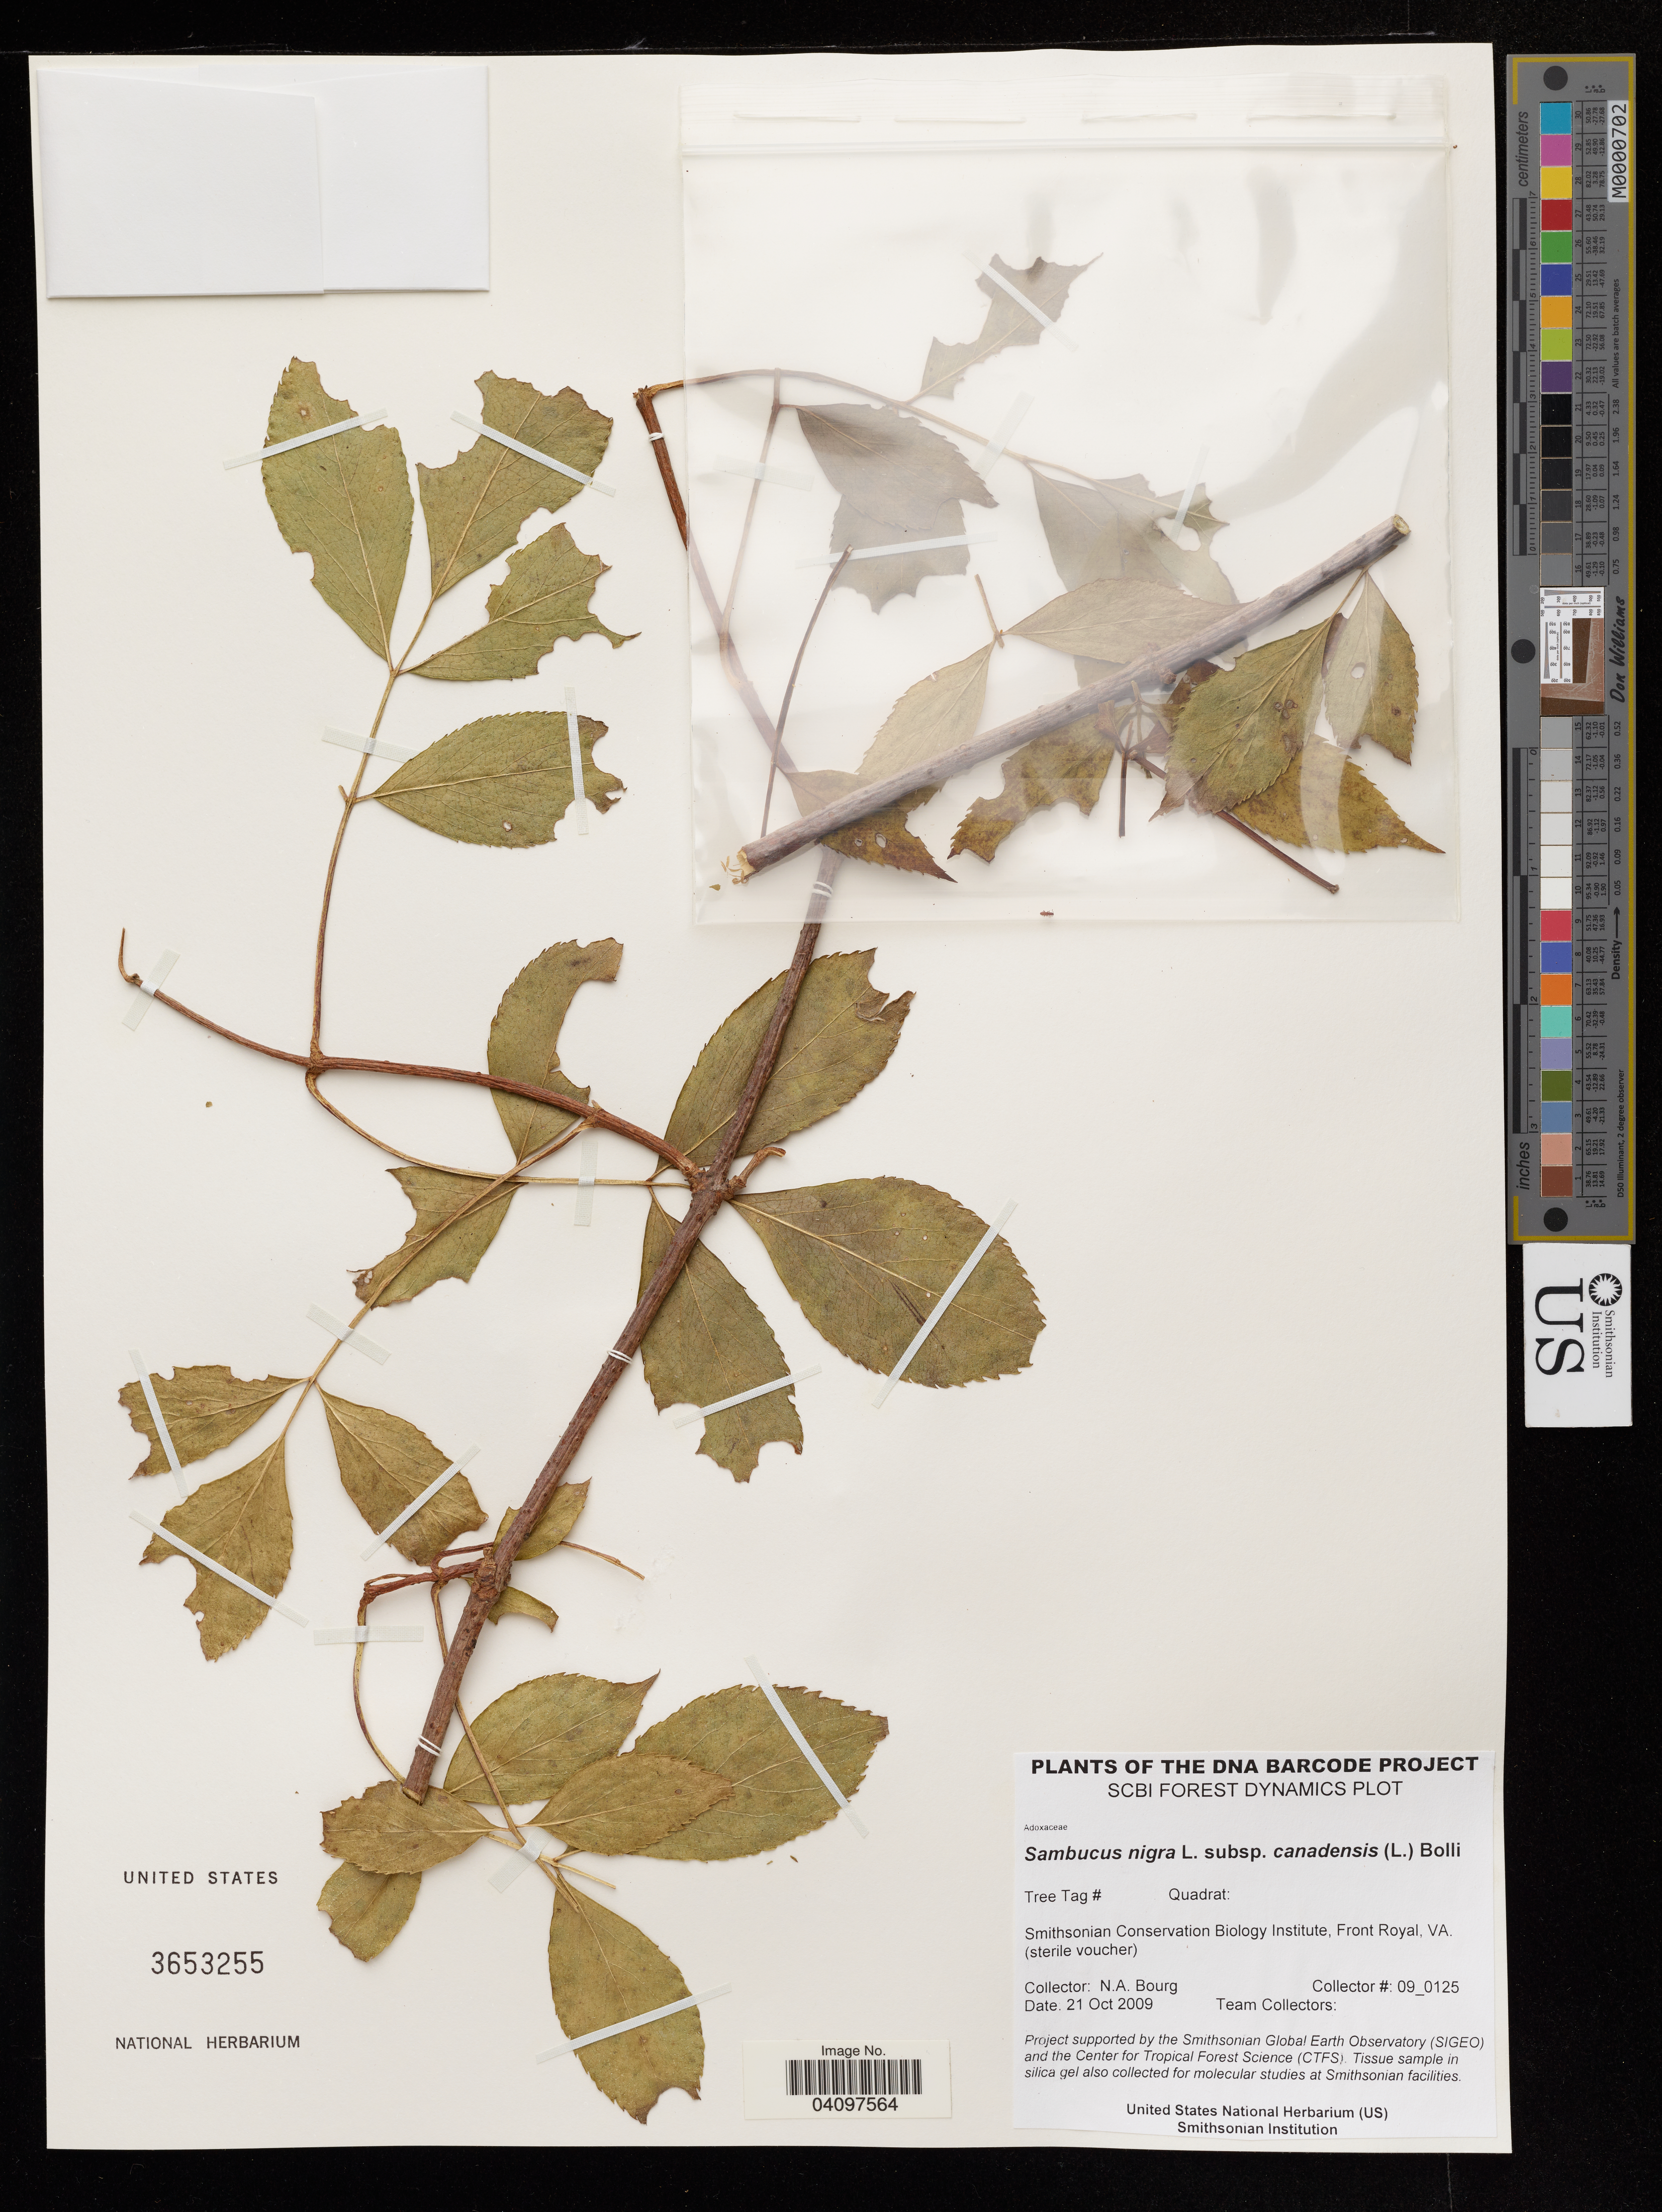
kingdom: Plantae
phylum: Tracheophyta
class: Magnoliopsida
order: Dipsacales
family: Viburnaceae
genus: Sambucus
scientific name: Sambucus nigra subsp. canadensis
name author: (L.) Bolli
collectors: N. A. Bourg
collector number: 09_0125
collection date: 2009-10-21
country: United States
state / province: Virginia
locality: Smithsonian Conservation Biology Institute, Front Royal, VA. (sterile voucher).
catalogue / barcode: US 3653255